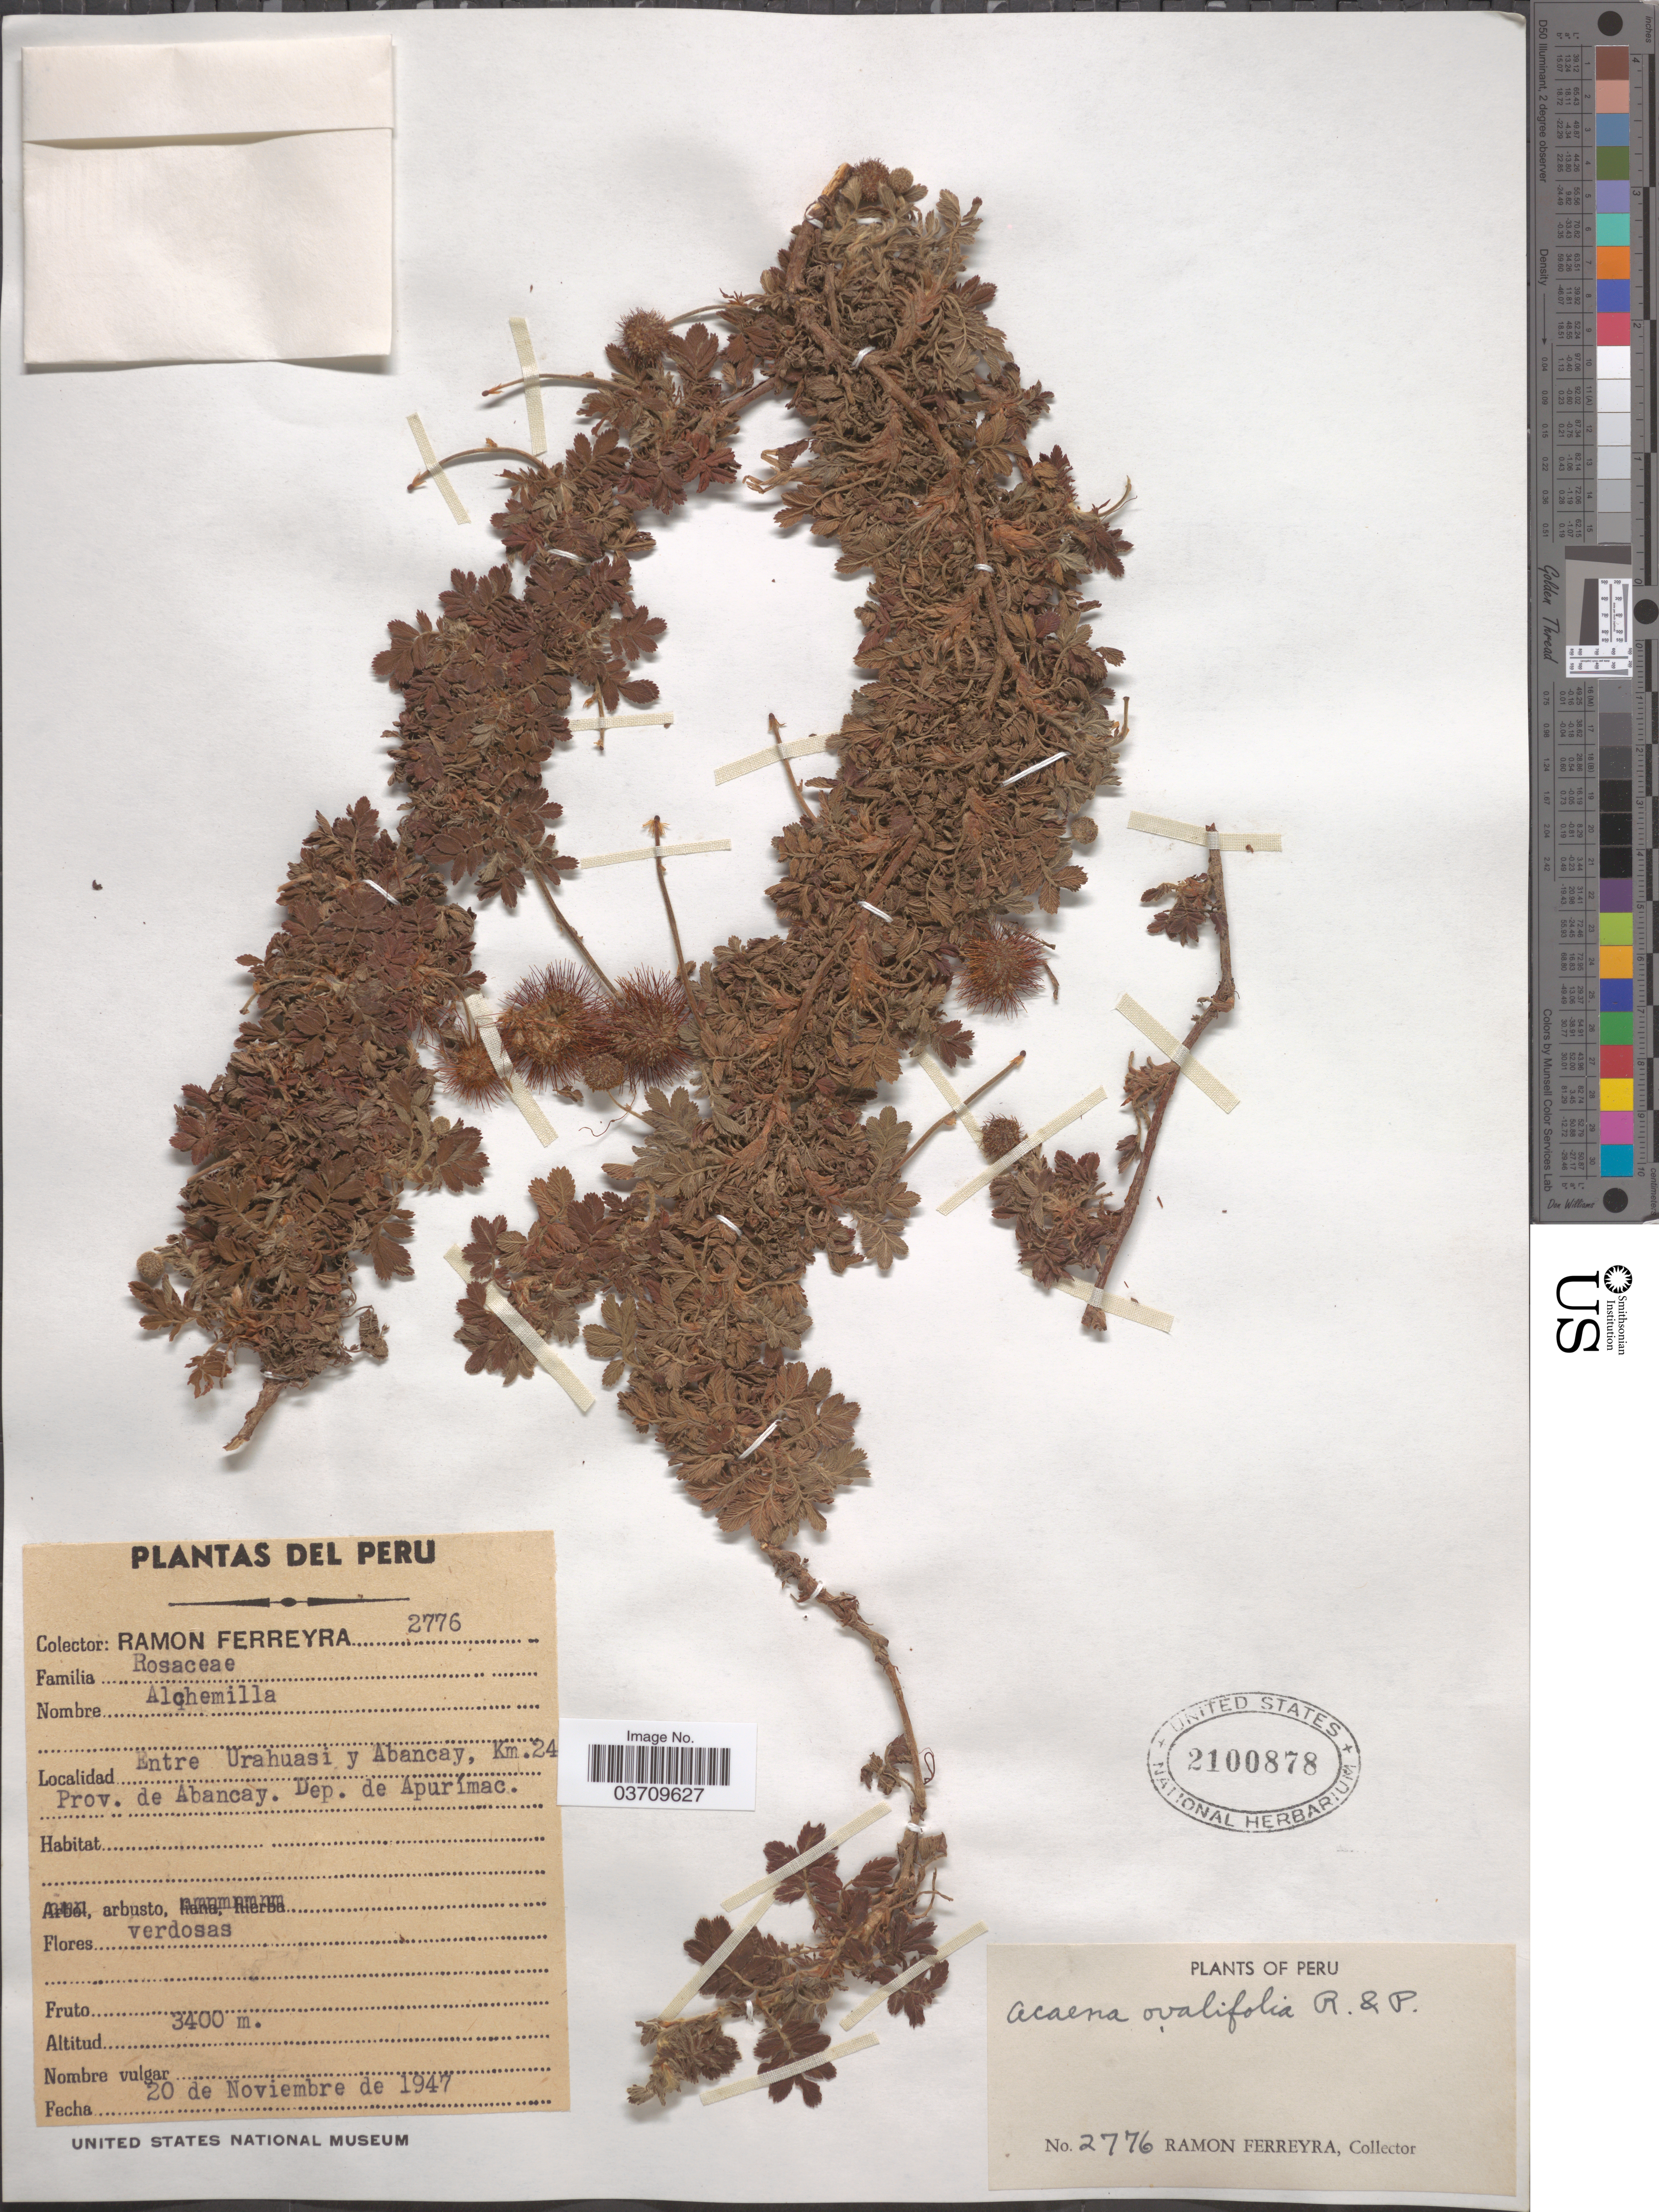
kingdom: Plantae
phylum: Tracheophyta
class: Magnoliopsida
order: Rosales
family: Rosaceae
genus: Acaena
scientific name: Acaena ovalifolia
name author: Ruiz & Pav.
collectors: R. A. Ferreyra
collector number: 2776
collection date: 1947-11-20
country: Peru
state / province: Apurímac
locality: Entre Urahuasi y Abancay, Km. 24. Prov. de Abancay. Dep. de Apurímac.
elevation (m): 3400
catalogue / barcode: US 2100878